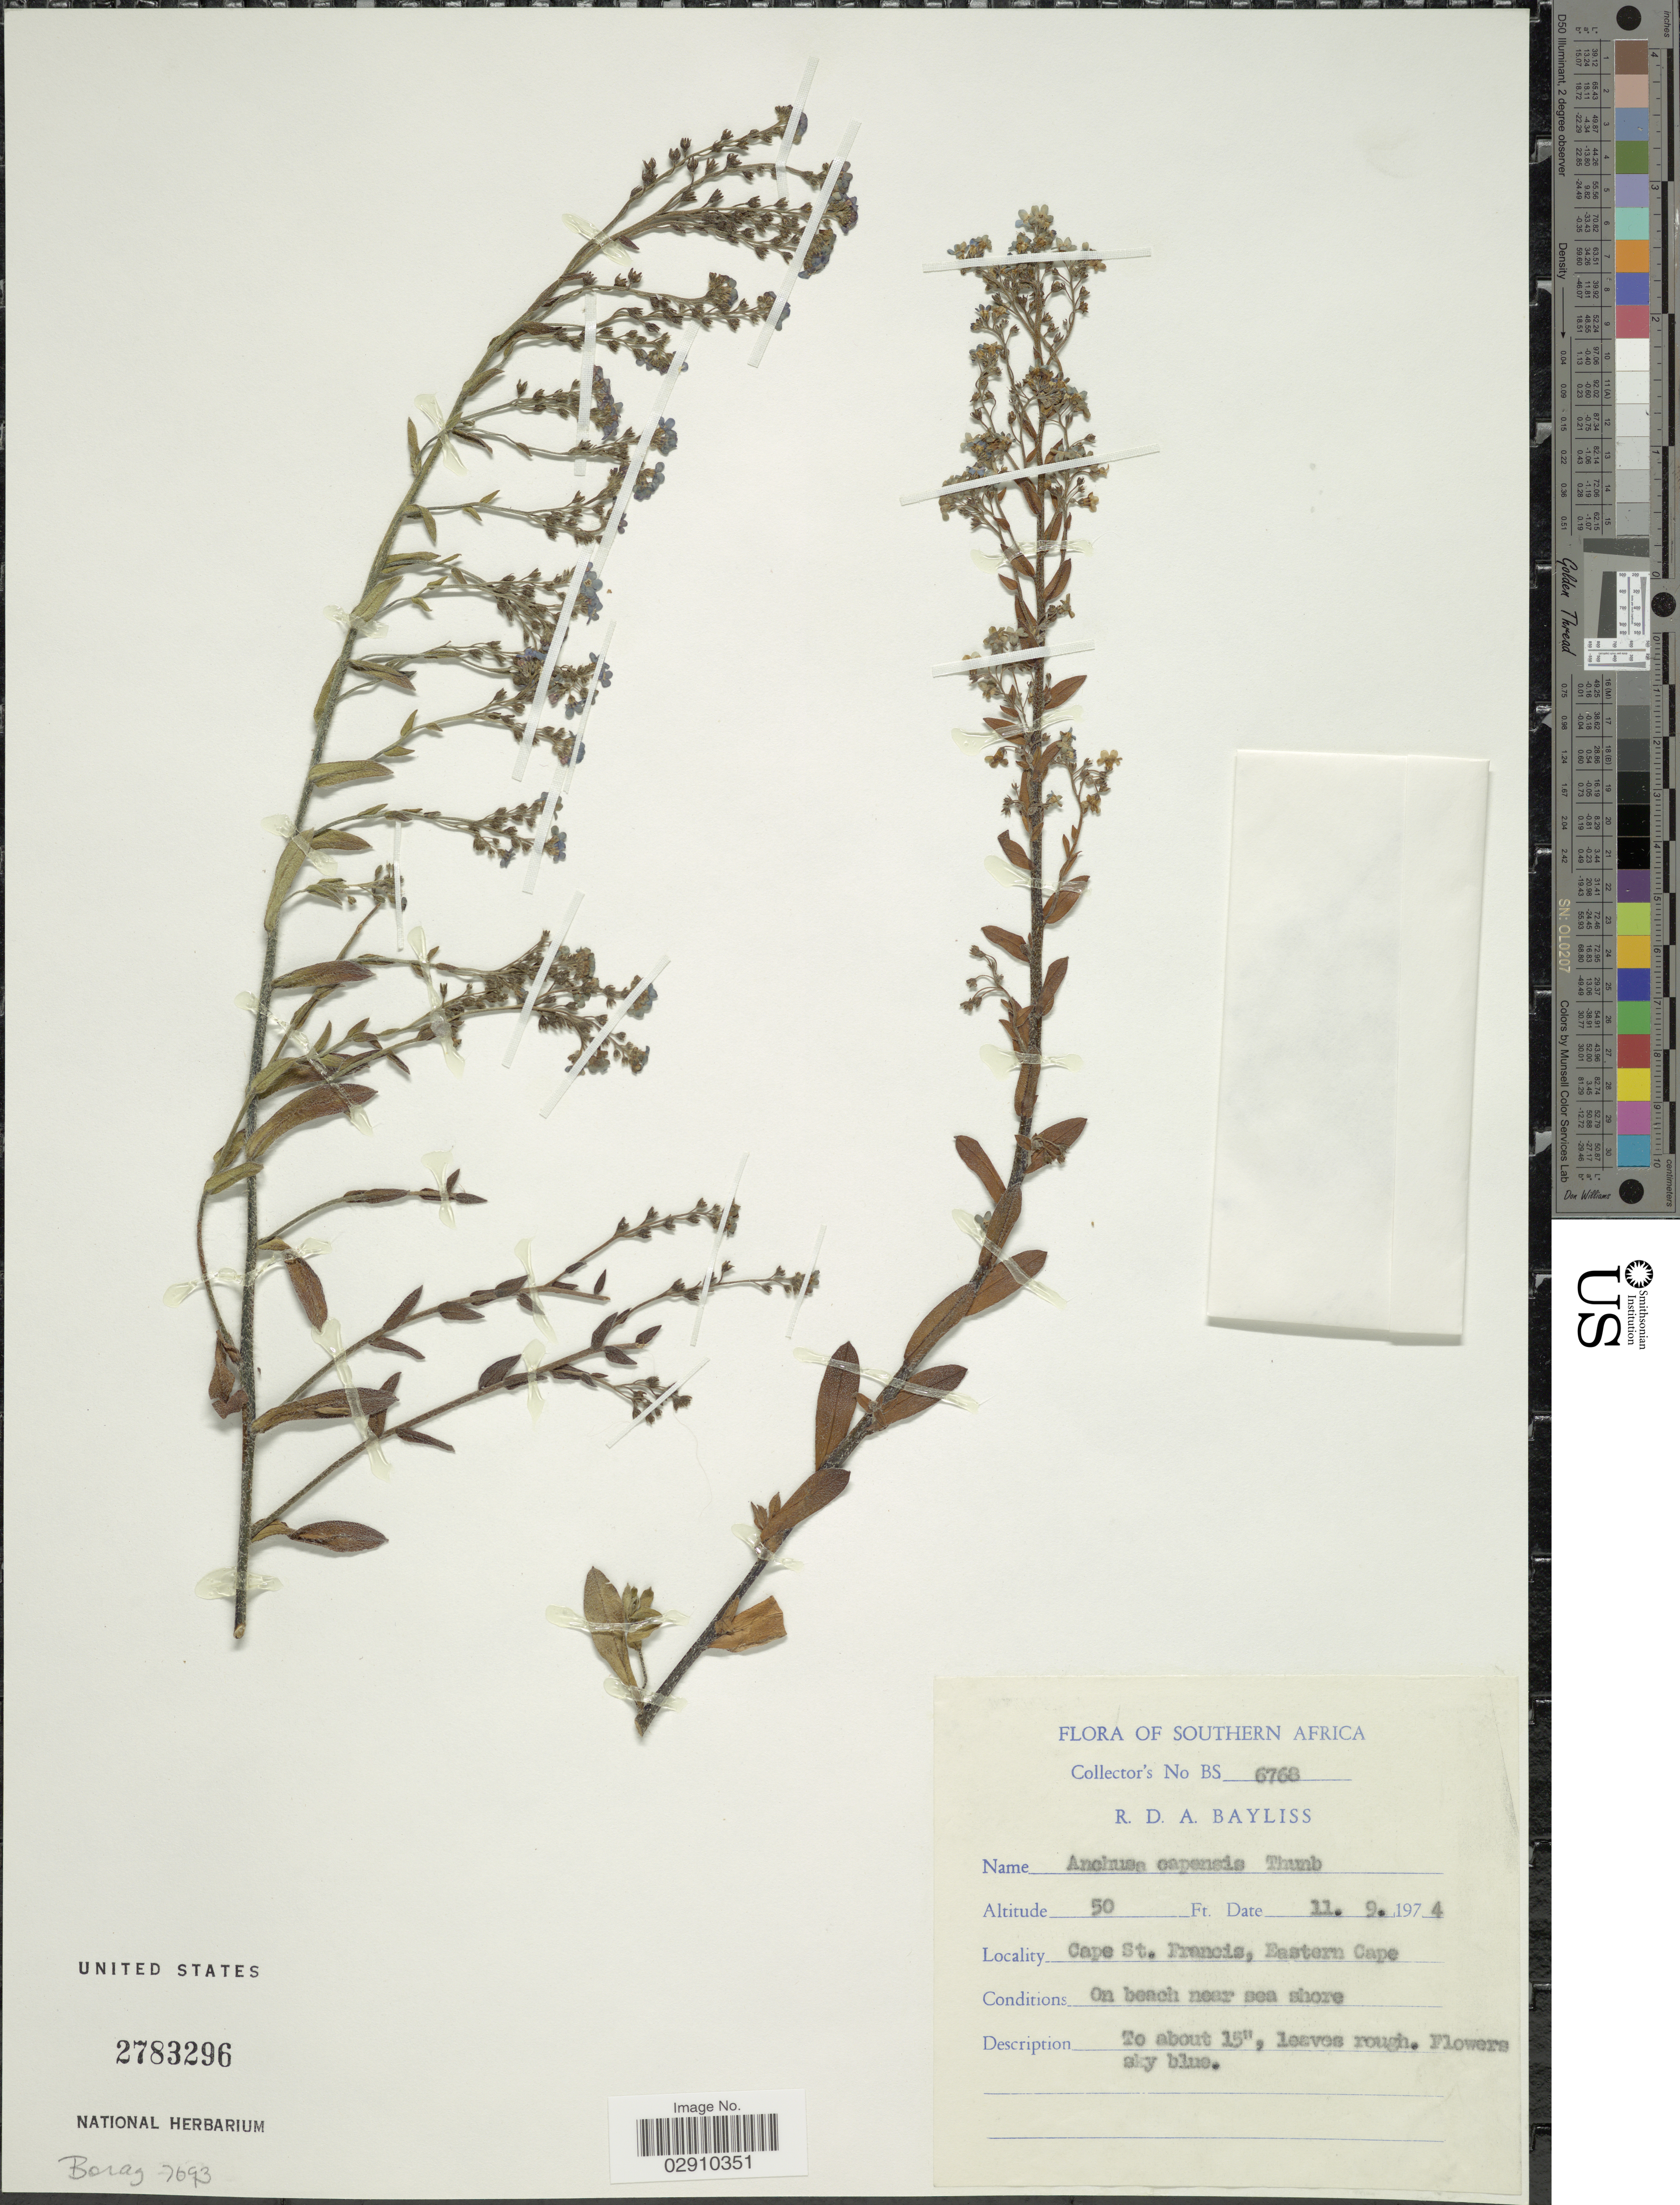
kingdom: Plantae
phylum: Tracheophyta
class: Magnoliopsida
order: Boraginales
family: Boraginaceae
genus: Anchusa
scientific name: Anchusa capensis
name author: Thunb.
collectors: R. Bayliss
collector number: BS 6768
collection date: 1974-09-11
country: South Africa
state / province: Eastern Cape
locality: Cape St. Prancis. On bench near sea shore.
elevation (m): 15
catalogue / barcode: US 2783296